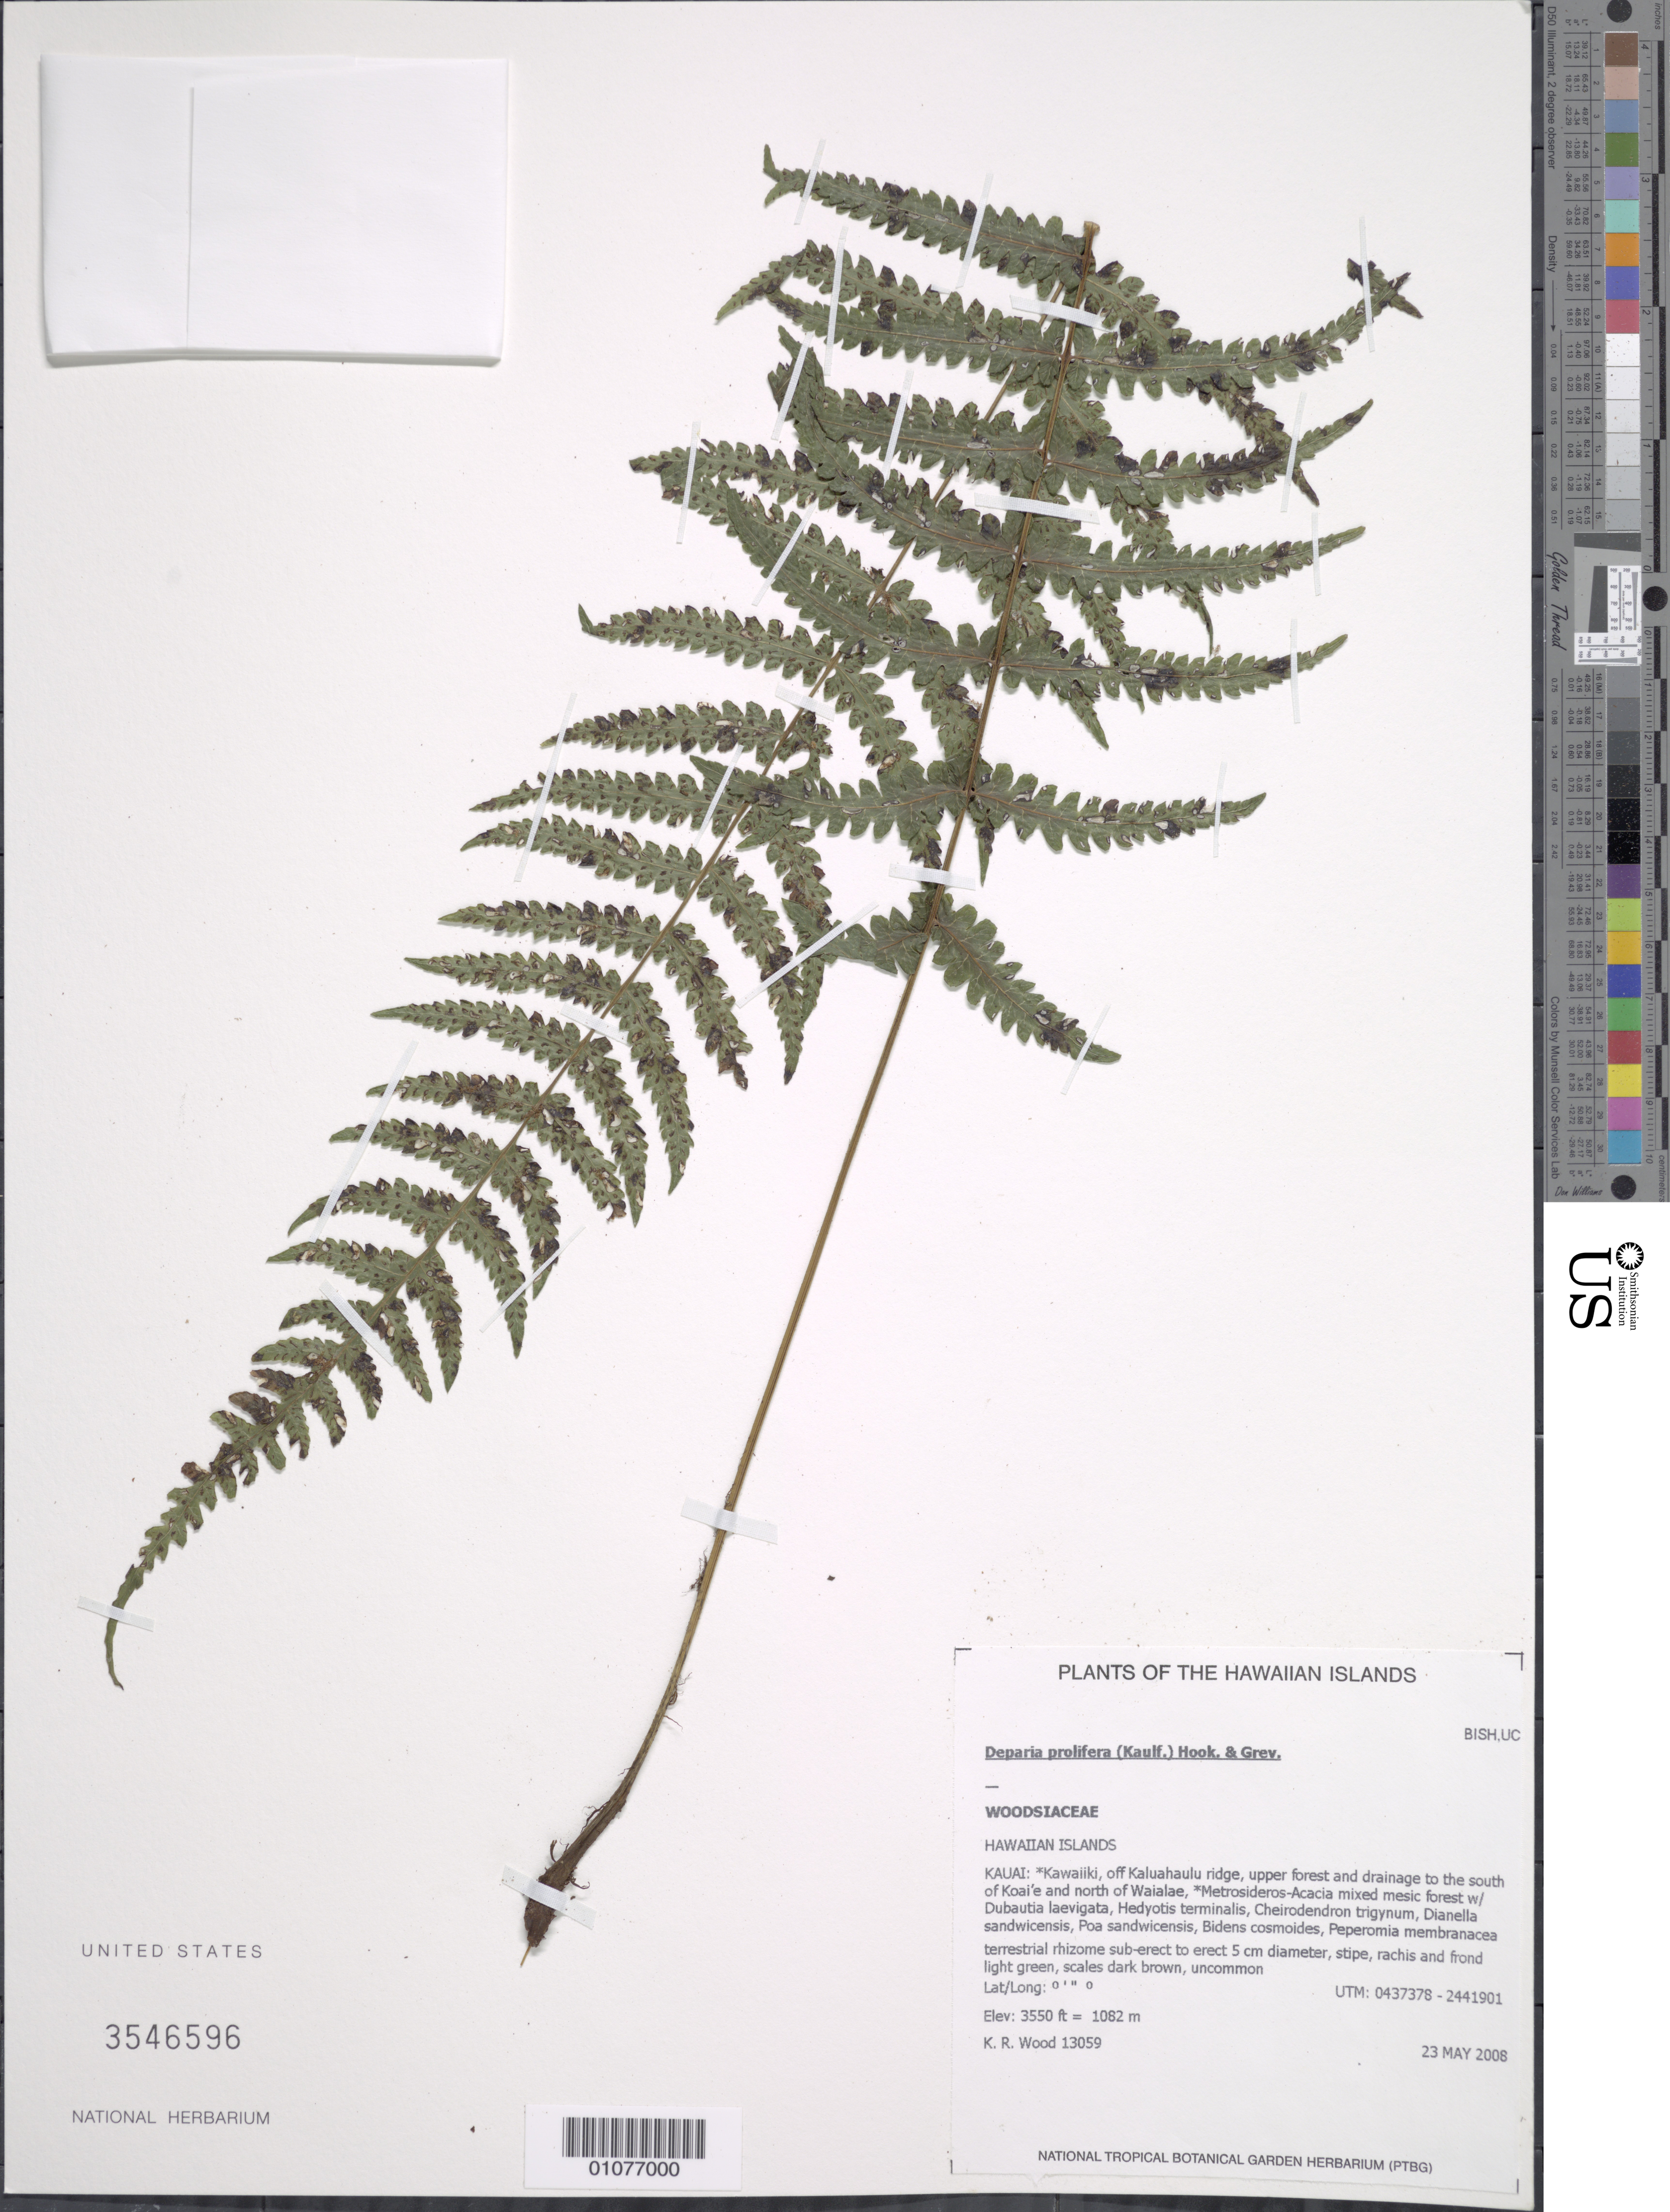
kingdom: Plantae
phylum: Tracheophyta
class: Polypodiopsida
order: Polypodiales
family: Athyriaceae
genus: Deparia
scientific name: Deparia prolifera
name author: (Kaulf.) Hook. & Grev.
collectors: K. R. Wood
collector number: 13059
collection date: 2008-05-23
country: United States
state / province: Hawaii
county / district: Kauai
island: Kaua'i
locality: Kawaiiki, off Kaluahaulu ridge, upper forest and drainage S of Koai and N or Waialae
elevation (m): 1082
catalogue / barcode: US 3546596